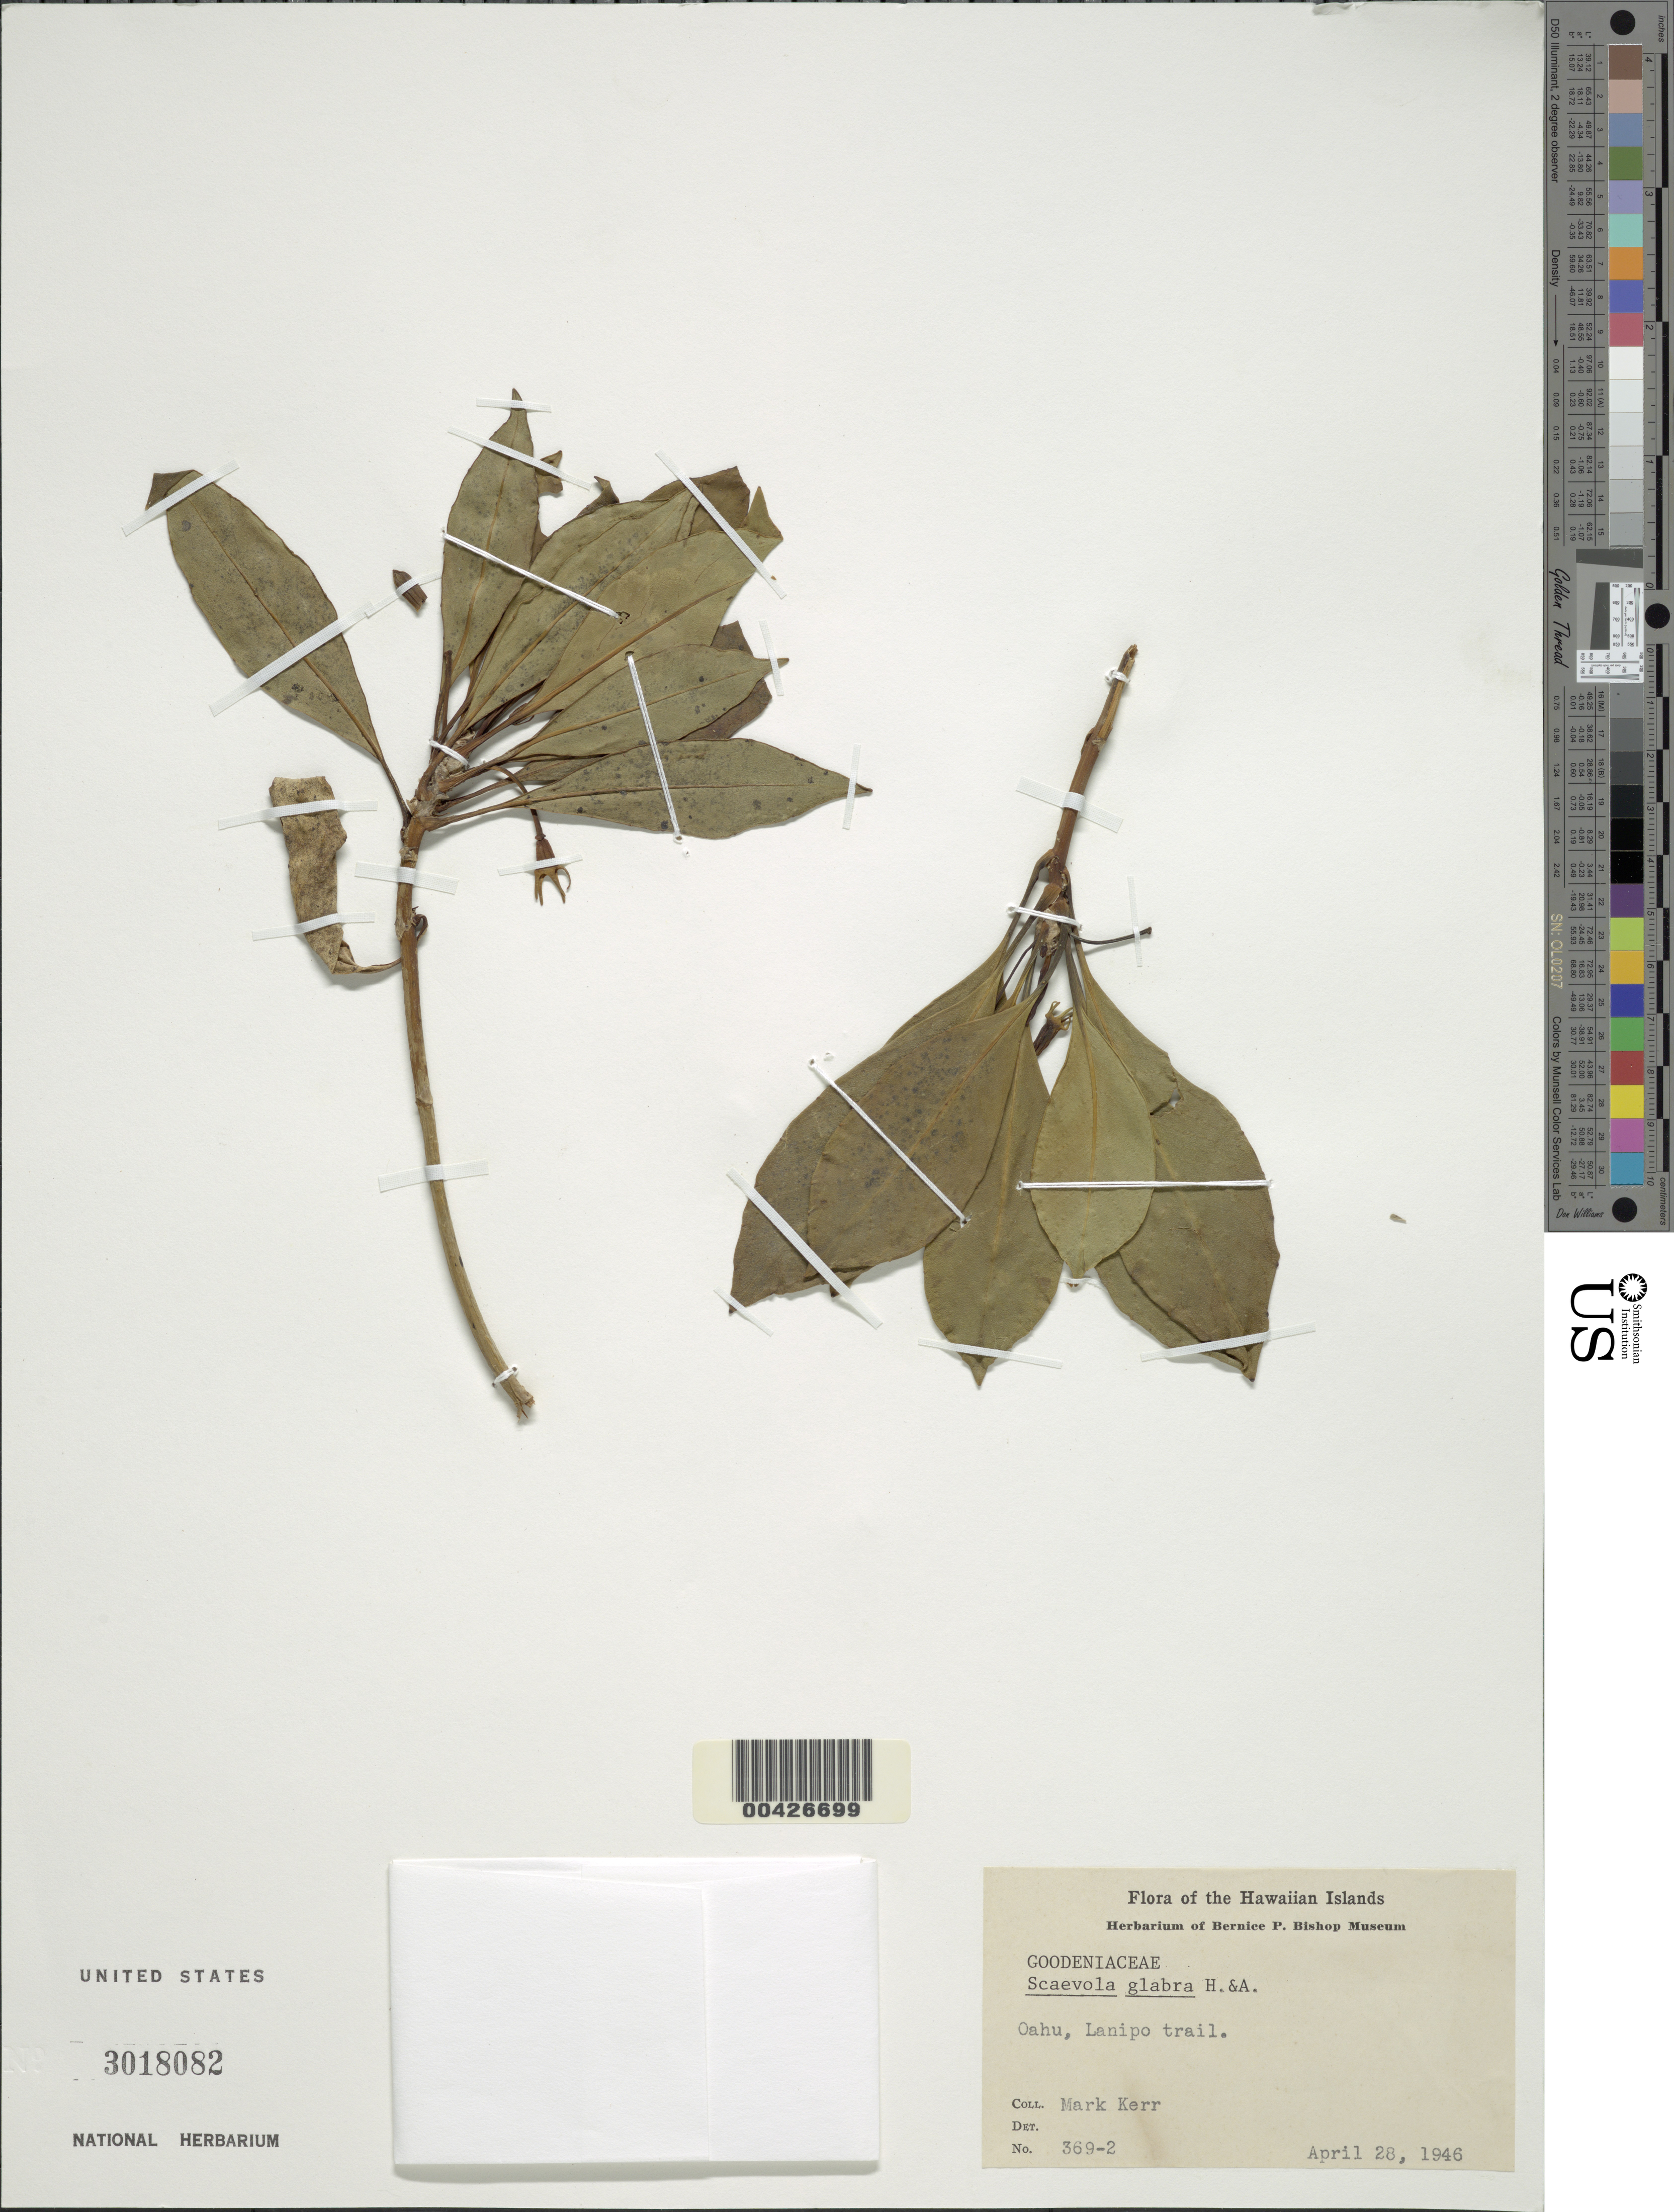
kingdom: Plantae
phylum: Tracheophyta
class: Magnoliopsida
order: Asterales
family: Goodeniaceae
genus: Scaevola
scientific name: Scaevola glabra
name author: Hook. & Arn.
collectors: M. E. Kerr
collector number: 369-2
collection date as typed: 28 Apr 1946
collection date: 1946-04-28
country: United States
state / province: Hawaii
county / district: Honolulu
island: Oahu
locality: Oahu, Lanipo trail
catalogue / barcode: US 3018082